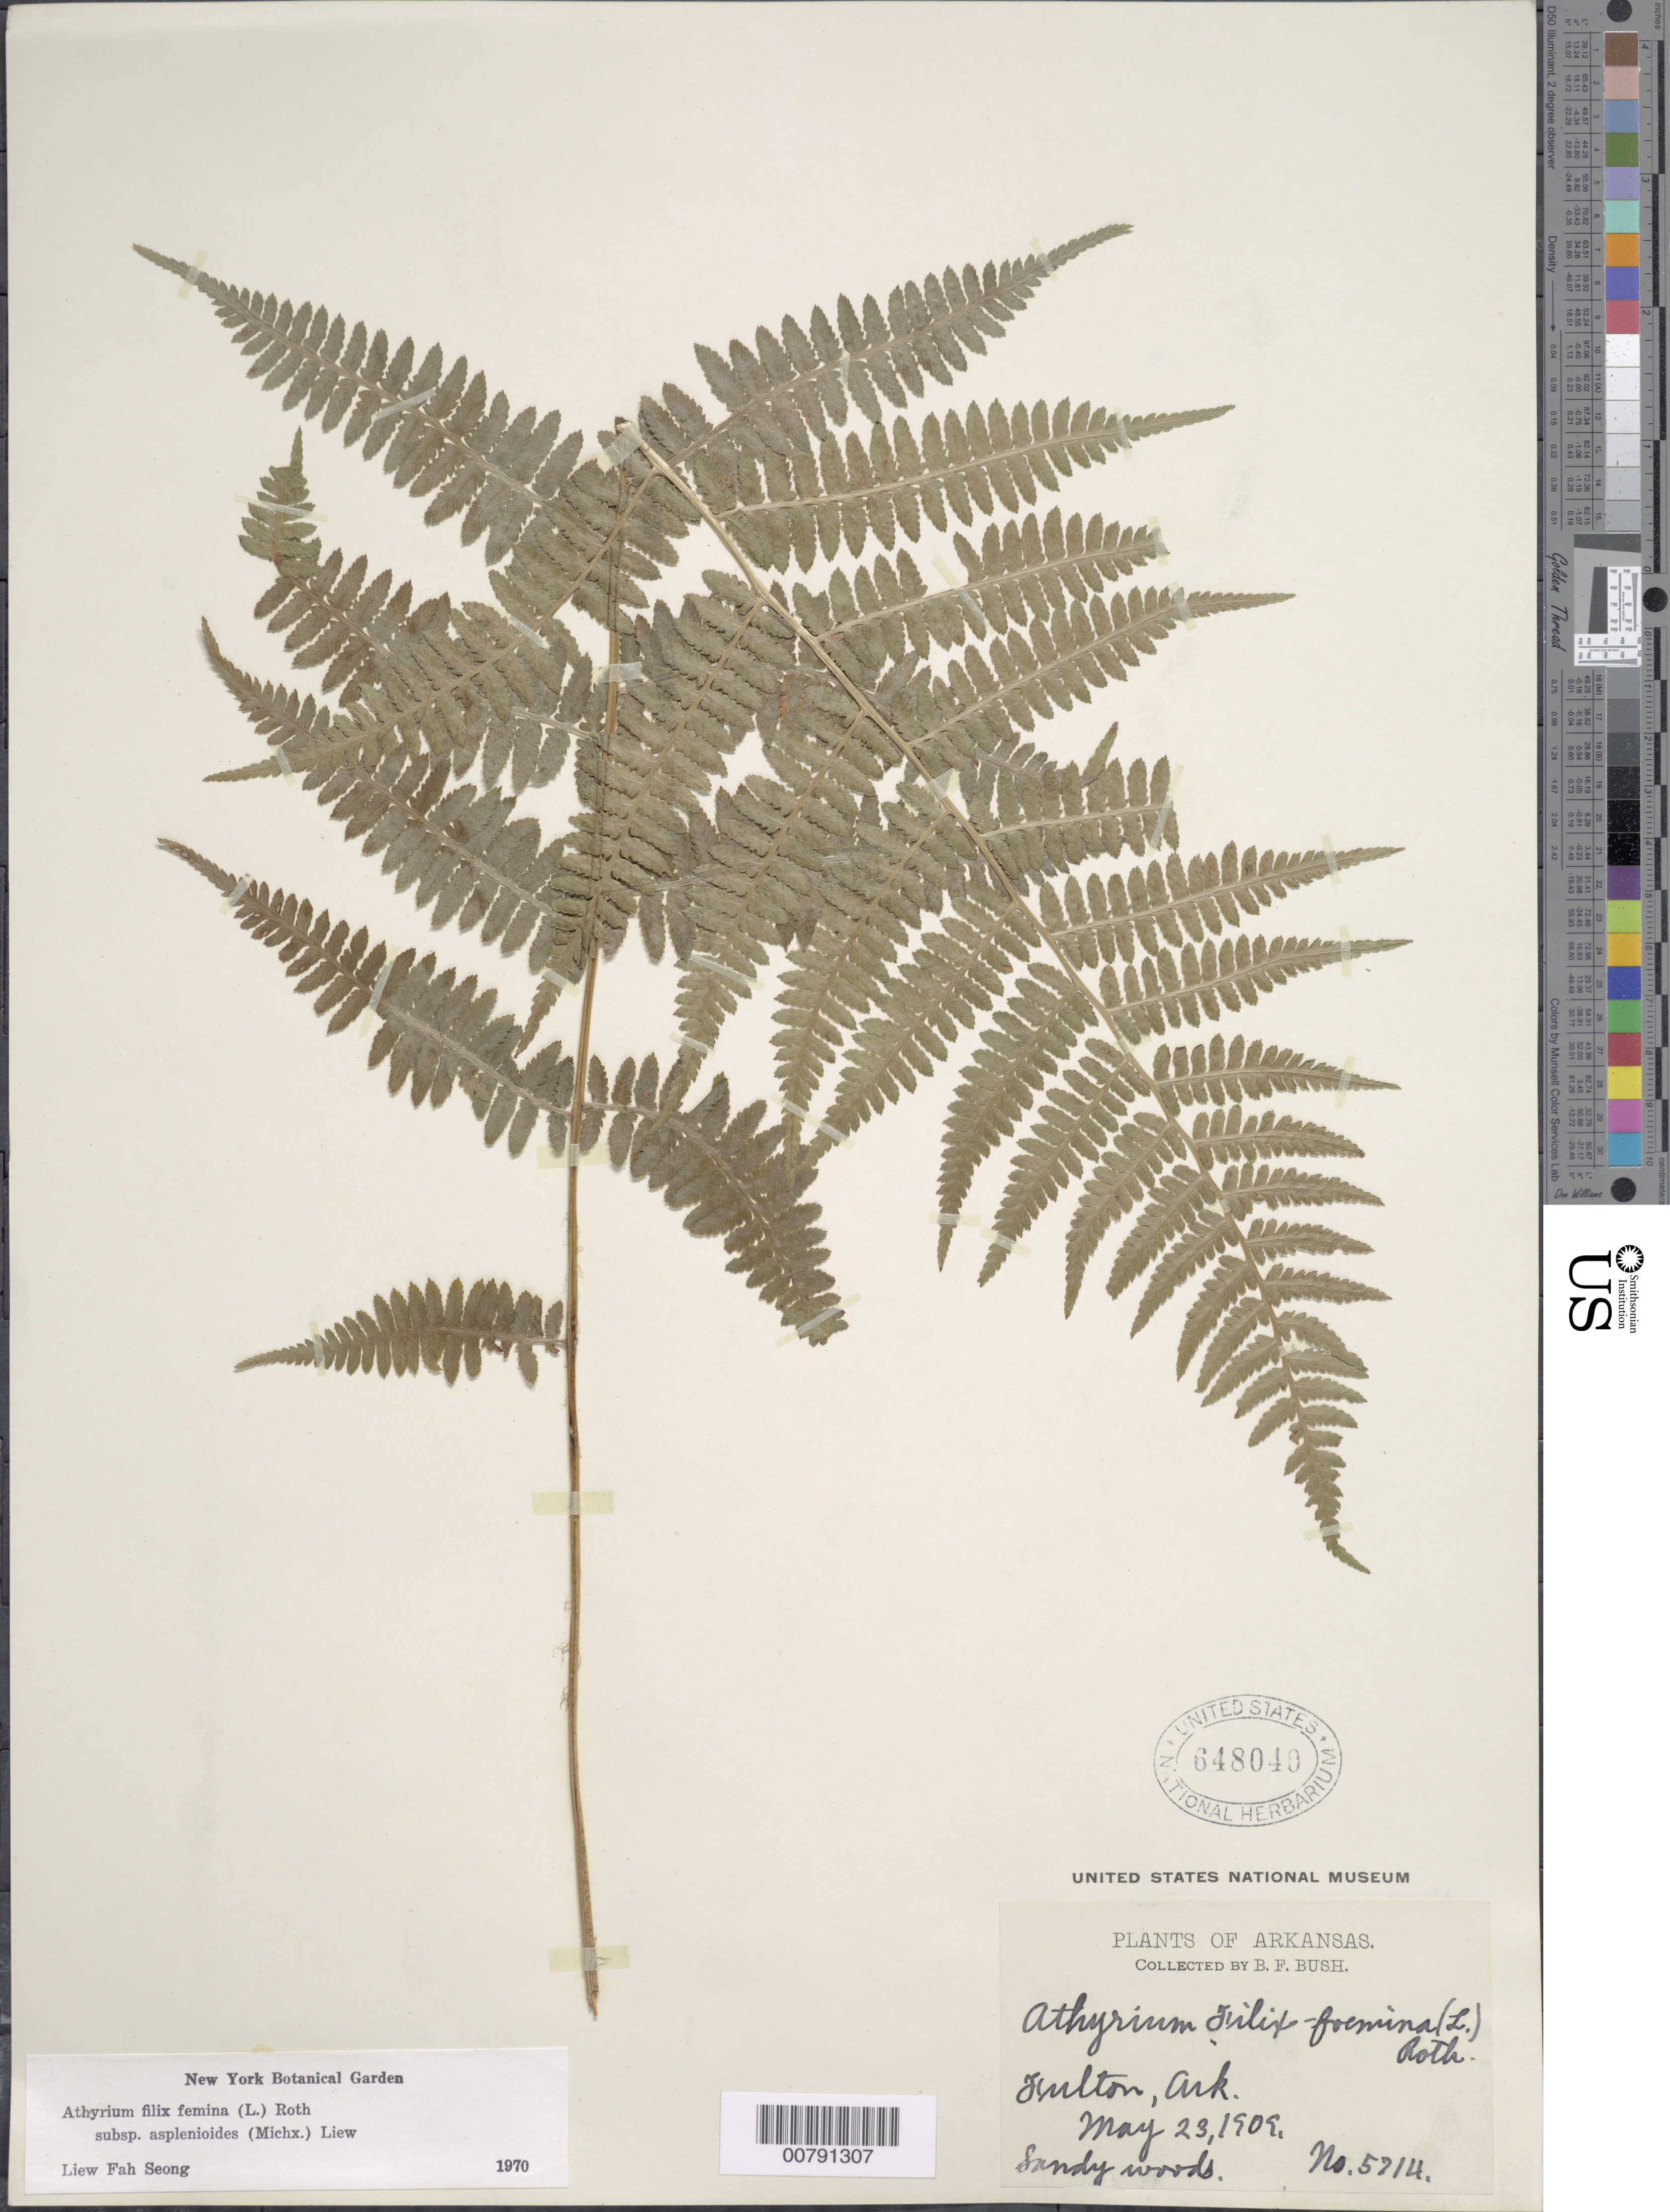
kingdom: Plantae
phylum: Tracheophyta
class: Polypodiopsida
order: Polypodiales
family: Athyriaceae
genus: Athyrium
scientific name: Athyrium filix-femina subsp. asplenioides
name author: (Michx.) Hultén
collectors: B. F. Bush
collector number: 5714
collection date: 1909-05-23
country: United States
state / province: Arkansas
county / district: Hempstead County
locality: Fulton Ark.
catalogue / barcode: US 648040